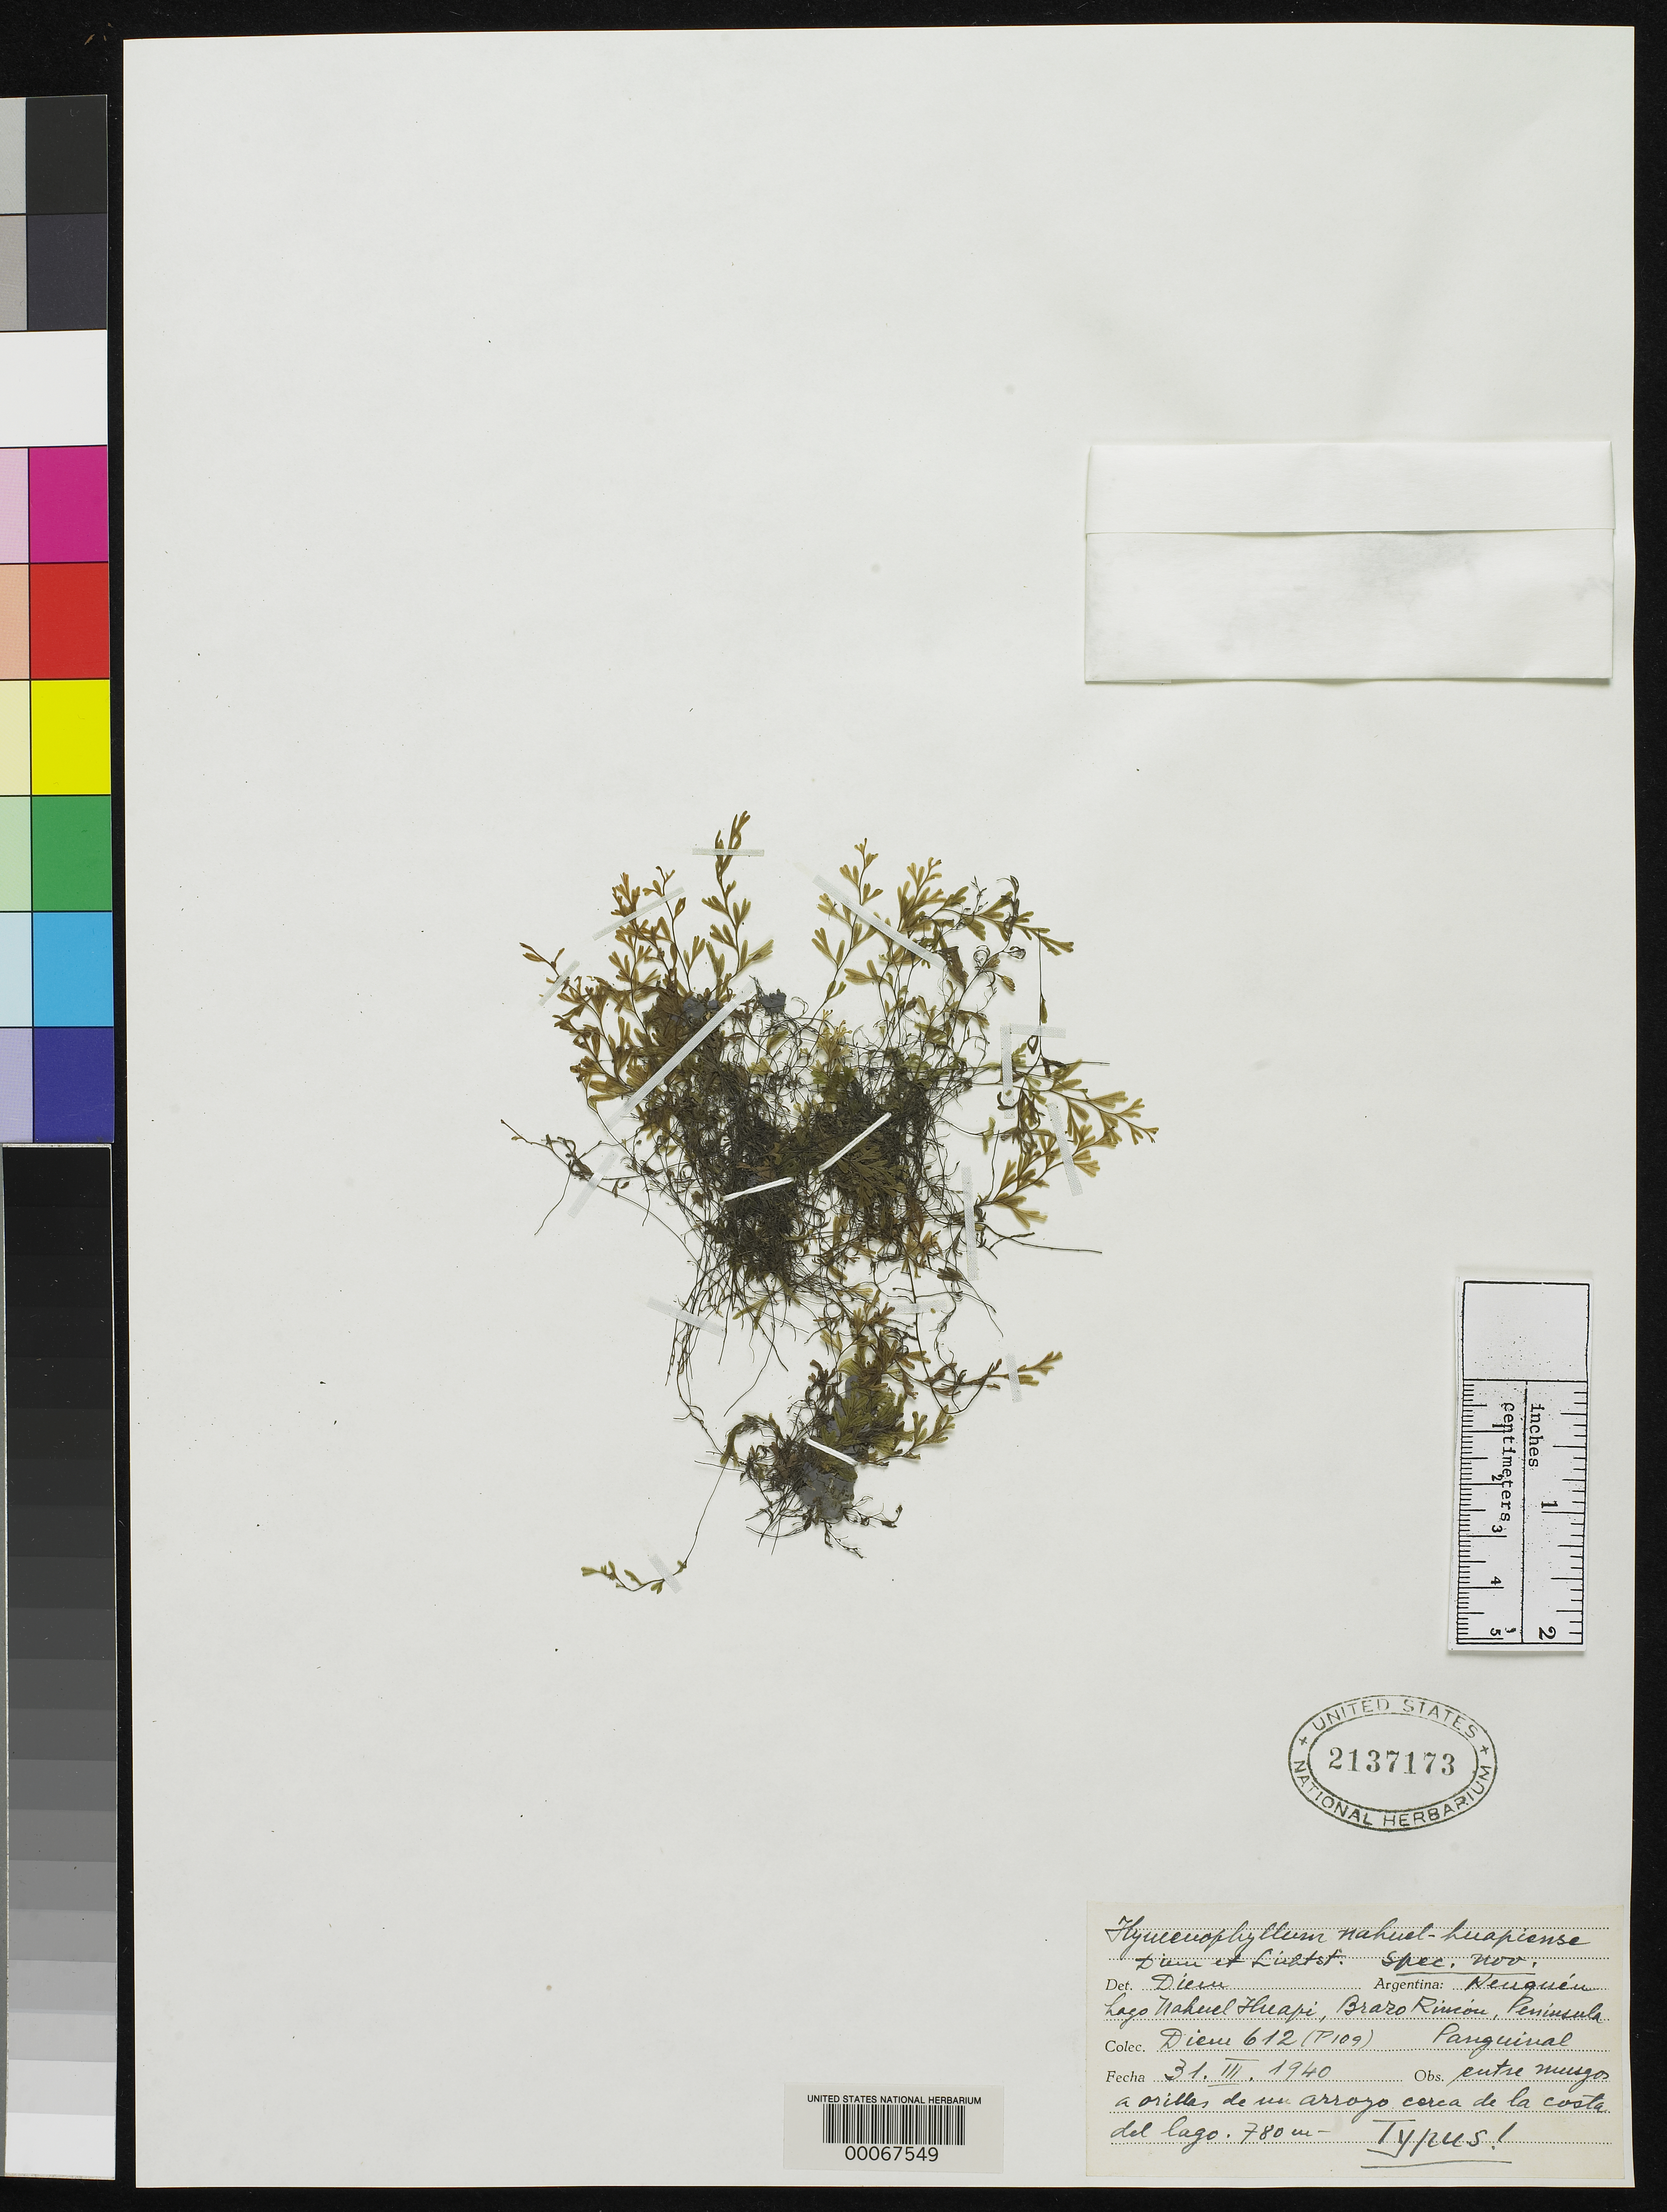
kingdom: Plantae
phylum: Tracheophyta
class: Polypodiopsida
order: Hymenophyllales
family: Hymenophyllaceae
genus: Hymenophyllum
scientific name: Hymenophyllum nahuelhuapiense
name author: J. Diem & Licht.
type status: Syntype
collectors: J. Diem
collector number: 612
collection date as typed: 31 Mar 1940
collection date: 1940-03-31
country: Argentina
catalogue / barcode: US 2137173